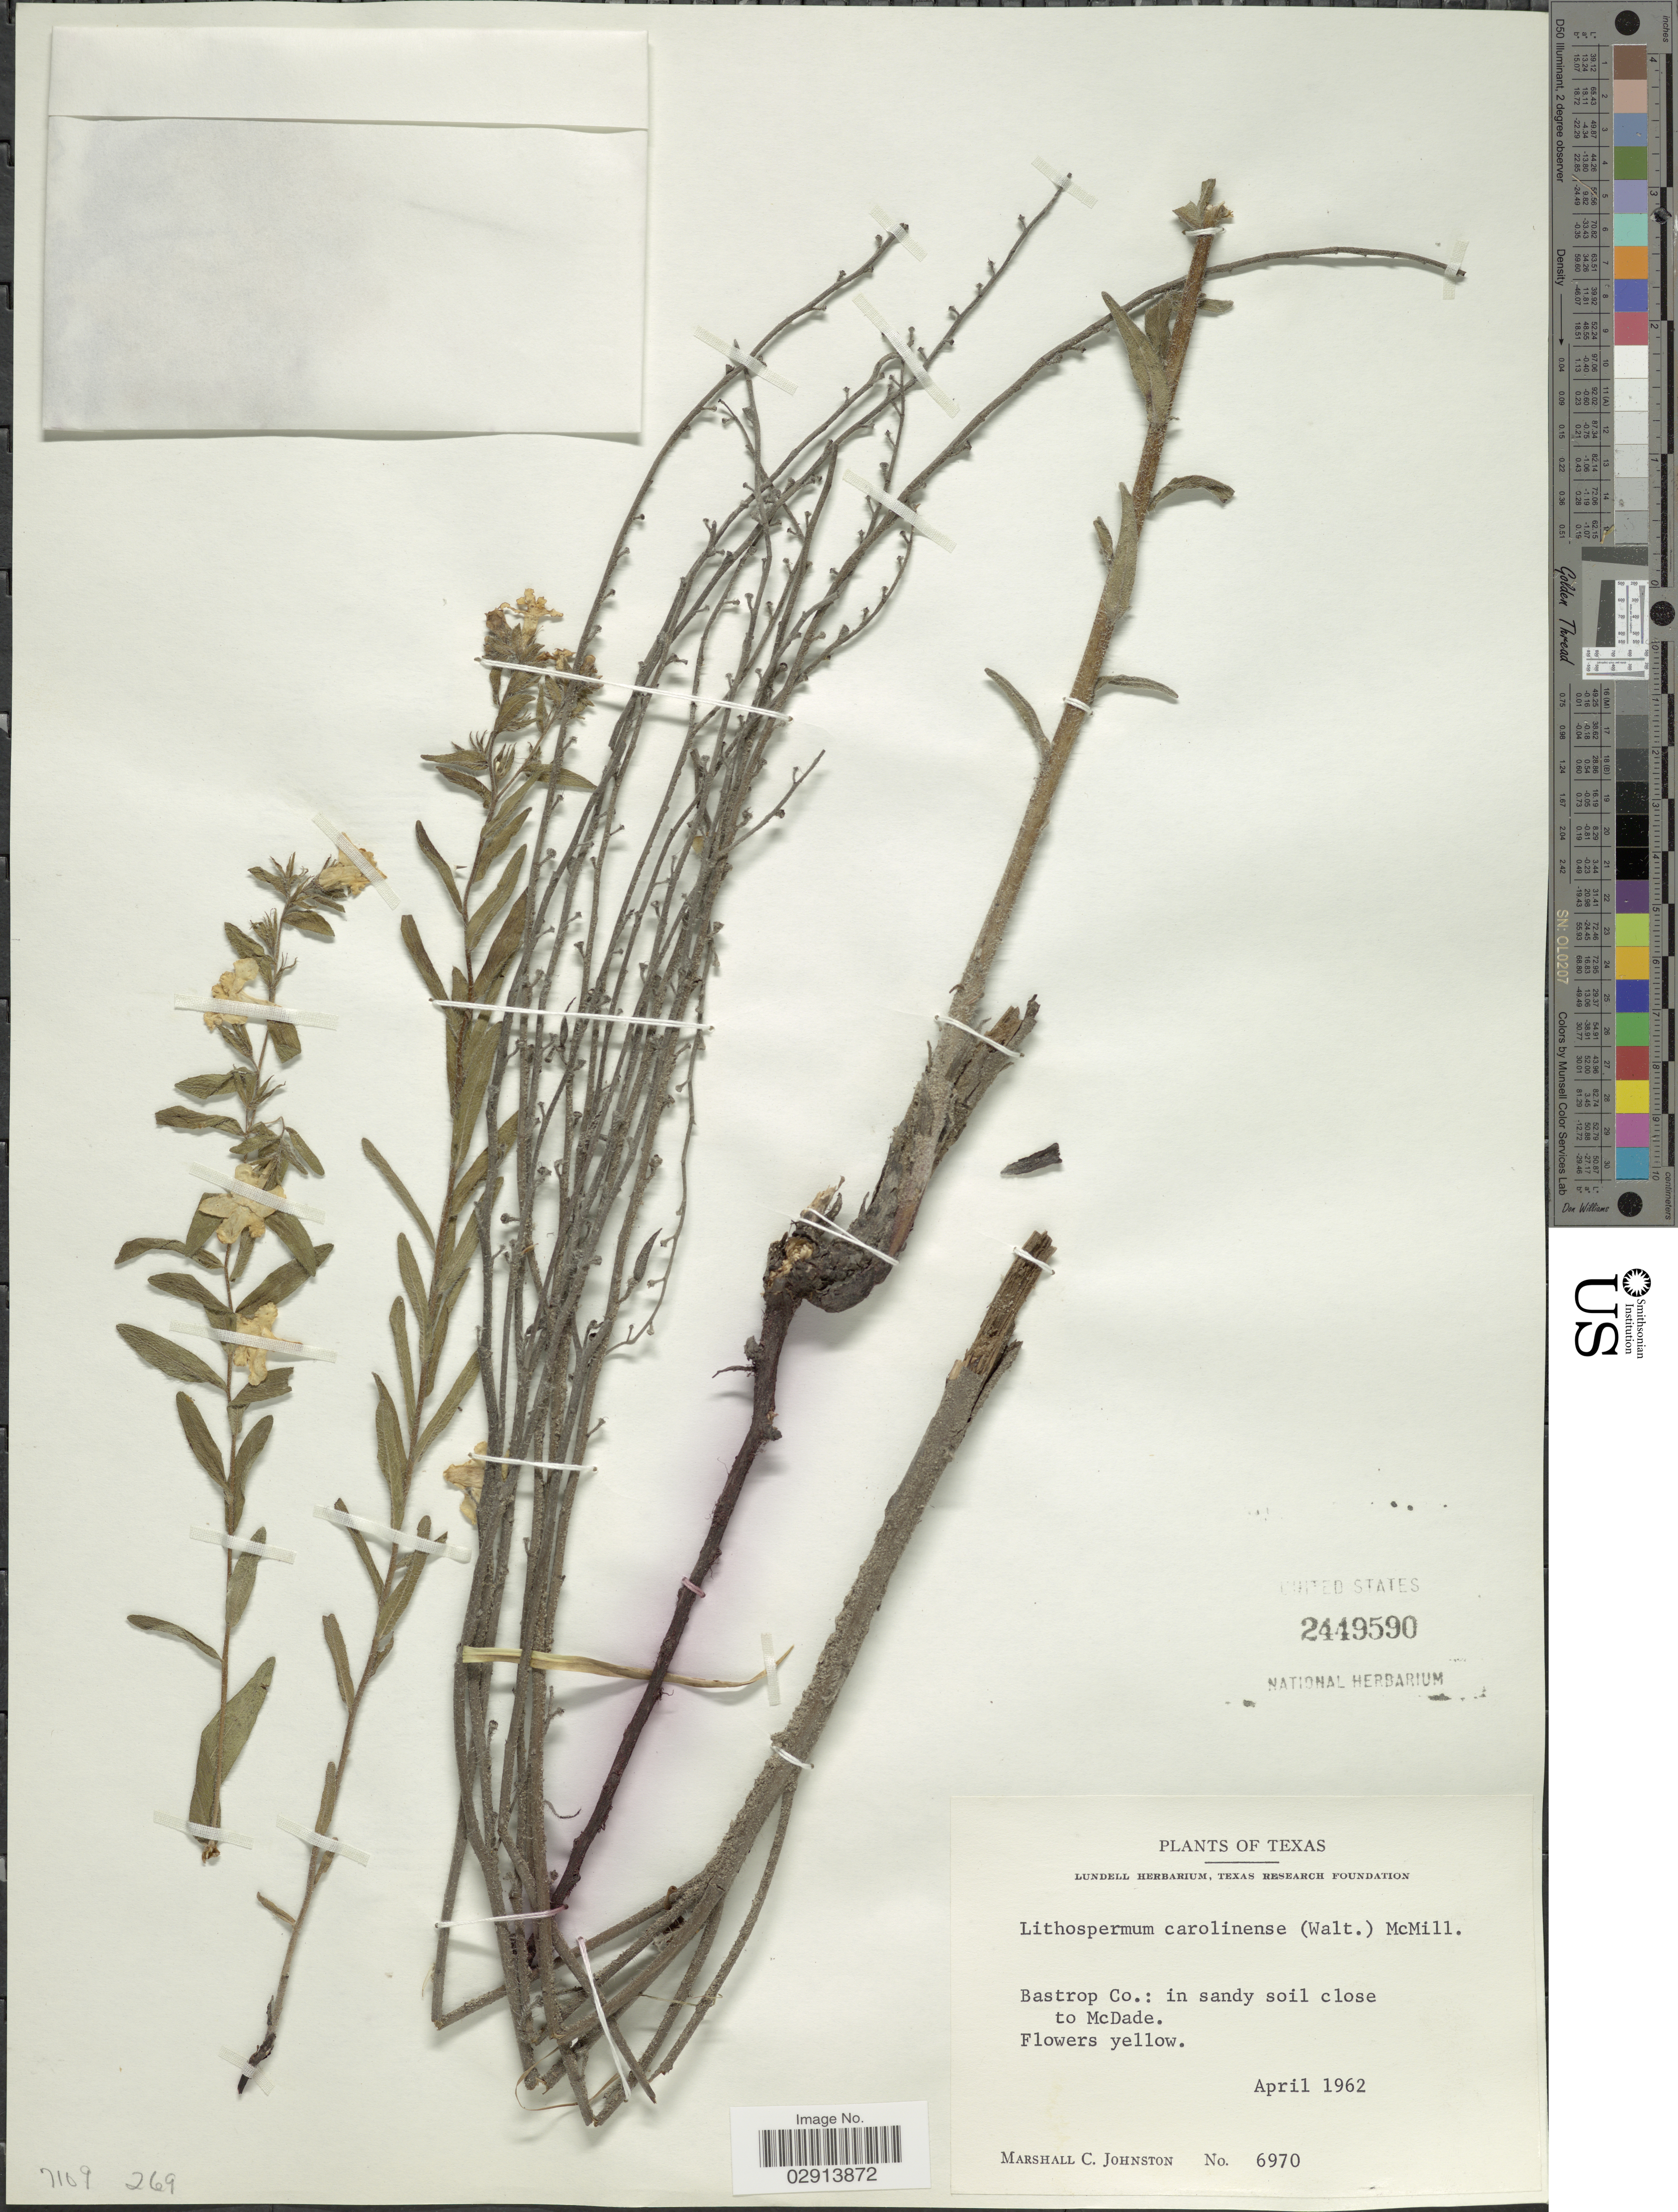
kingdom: Plantae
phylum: Tracheophyta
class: Magnoliopsida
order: Boraginales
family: Boraginaceae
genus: Lithospermum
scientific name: Lithospermum caroliniense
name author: (J.F. Gmel.) MacMill.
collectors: M. Johnston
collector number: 6970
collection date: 1962-04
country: United States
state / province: Texas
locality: Bastrop Co.: in sandy soil close to McDade.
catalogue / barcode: US 2449590